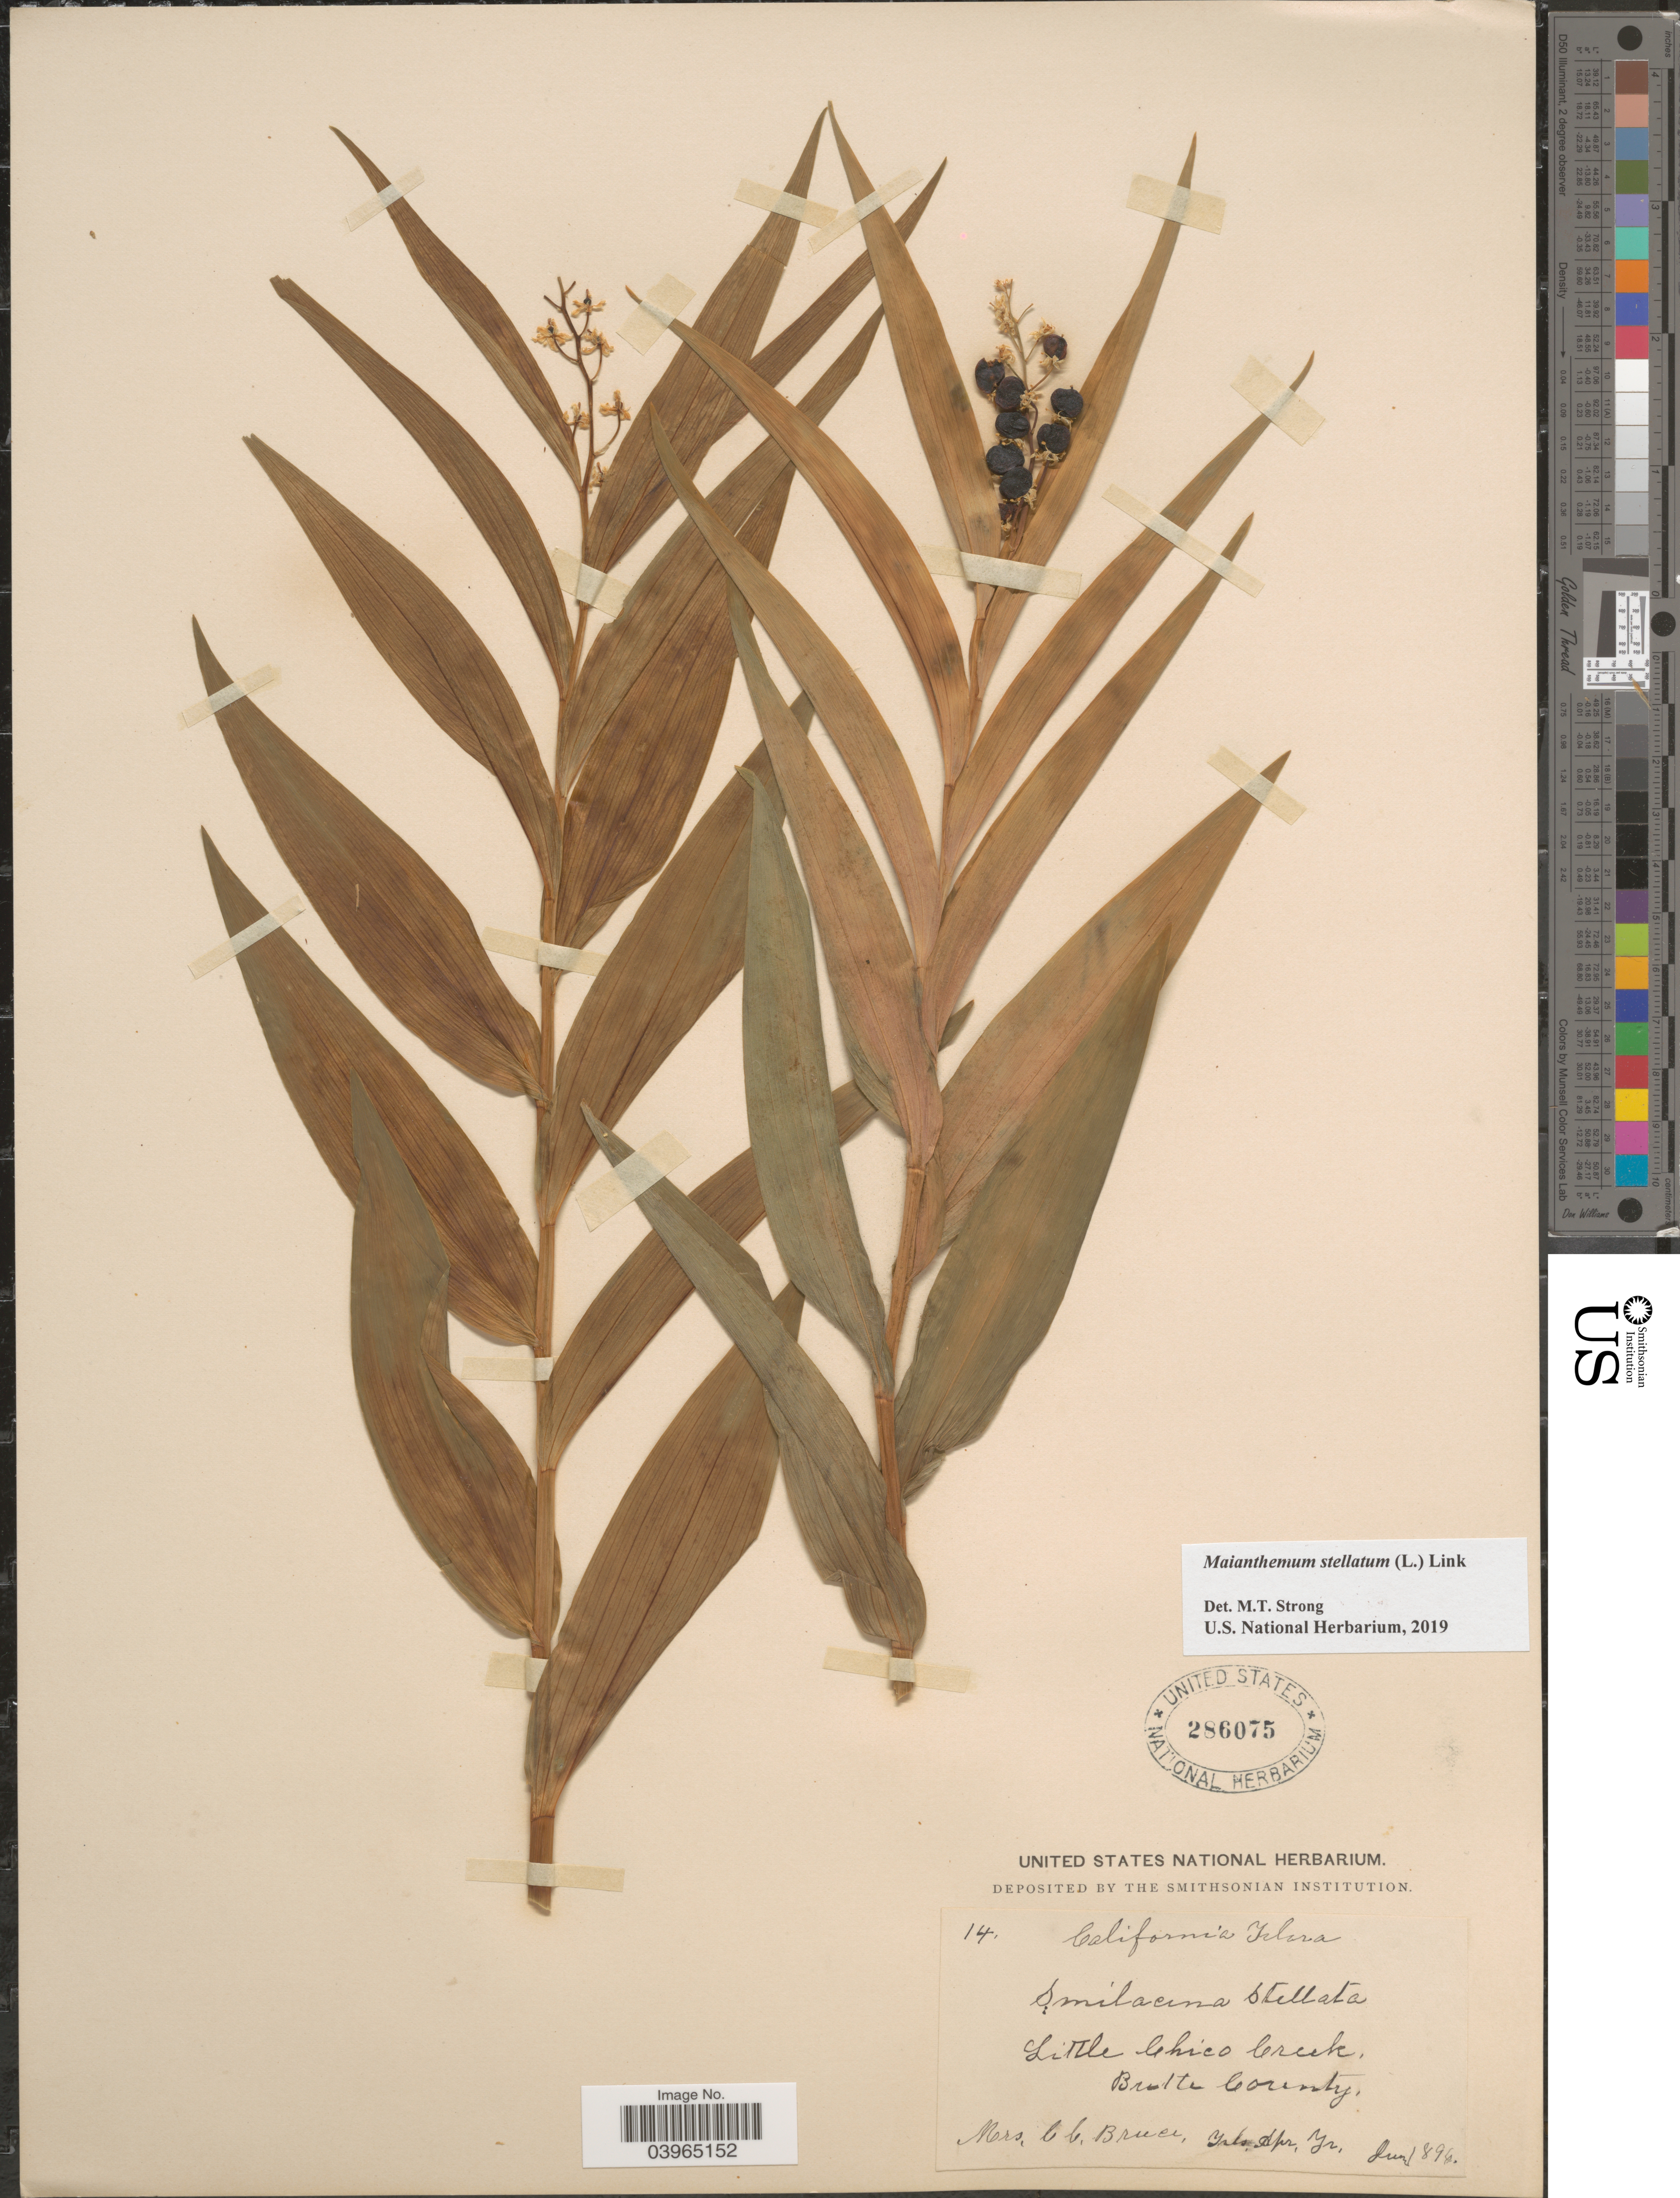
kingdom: Plantae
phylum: Tracheophyta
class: Liliopsida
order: Asparagales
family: Asparagaceae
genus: Maianthemum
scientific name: Maianthemum stellatum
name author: (L.) Link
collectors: C. Bruce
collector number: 14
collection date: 1896-06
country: United States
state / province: California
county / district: Butte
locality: Little Chico Creek. Butte County.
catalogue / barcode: US 286075